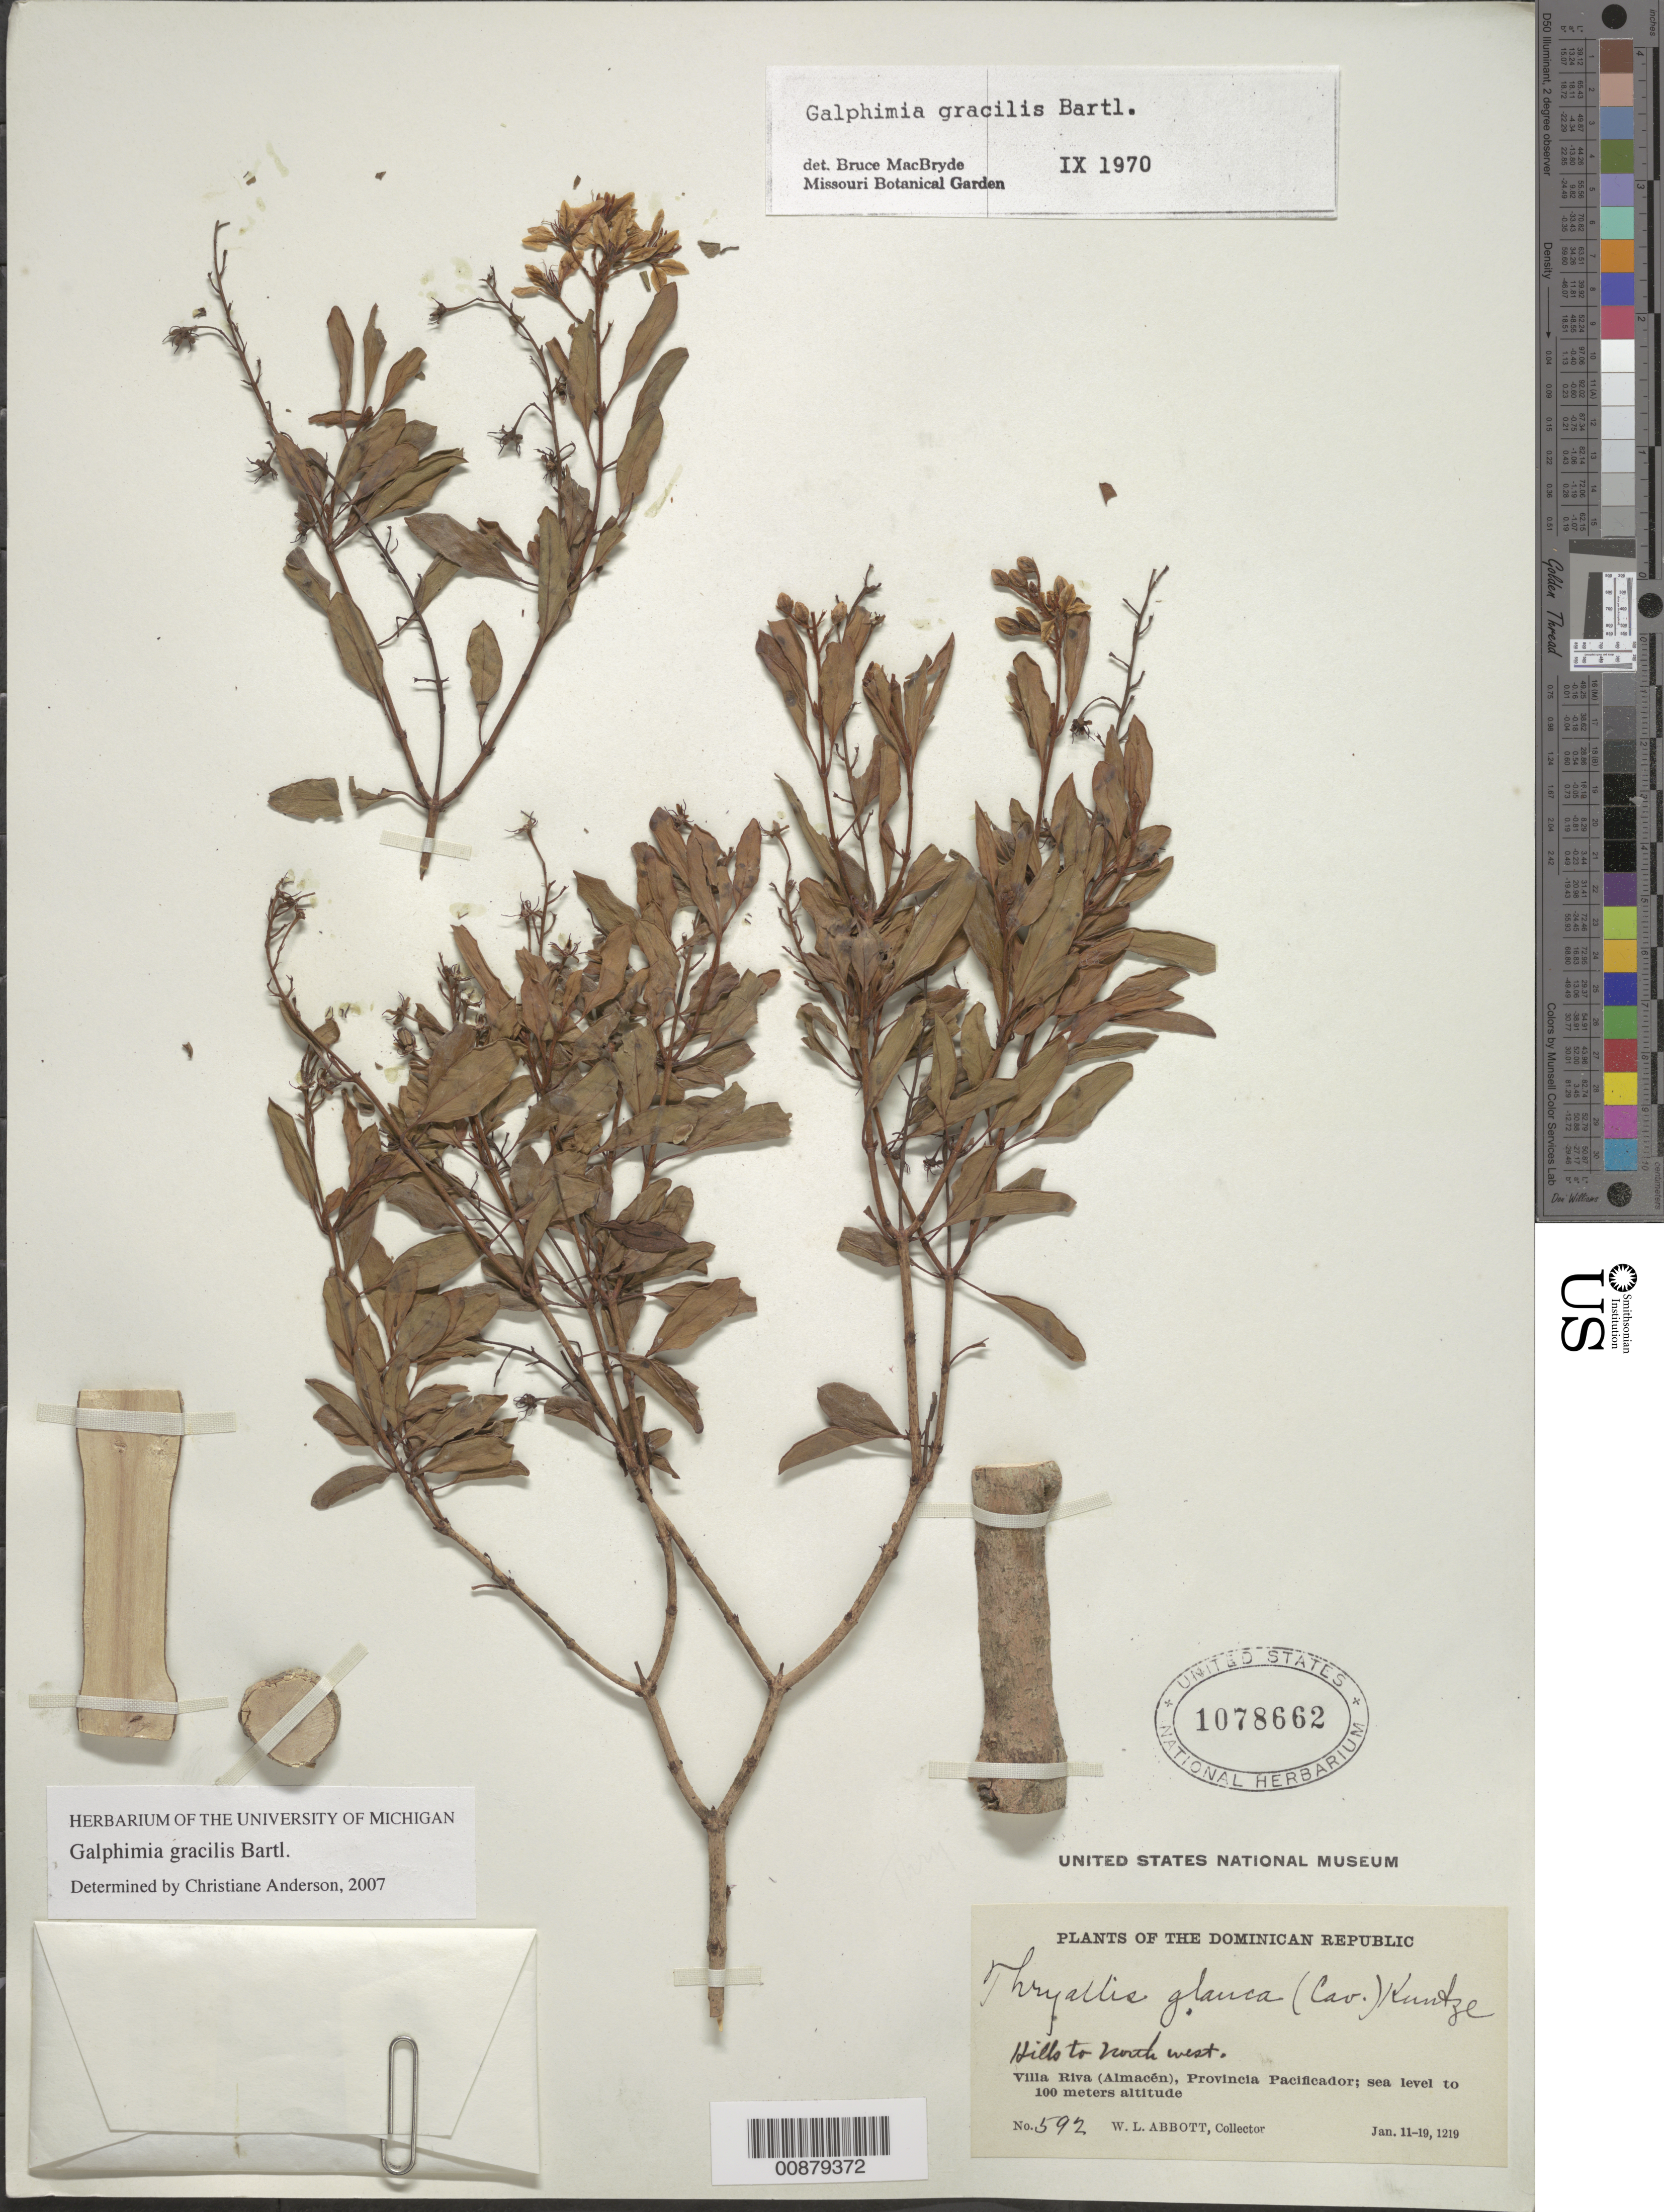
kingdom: Plantae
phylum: Tracheophyta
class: Magnoliopsida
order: Malpighiales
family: Malpighiaceae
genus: Galphimia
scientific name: Galphimia gracilis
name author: Bartl.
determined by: Anderson, C.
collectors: W. L. Abbott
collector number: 592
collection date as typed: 11 Jan 1912 to 19 Jan 1912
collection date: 1912-01-11/1912-01-19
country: Dominican Republic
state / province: Pacifacador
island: Hispaniola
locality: Villa Riva (Almacén).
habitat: Hills to north west.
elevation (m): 100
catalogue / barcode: US 1078662